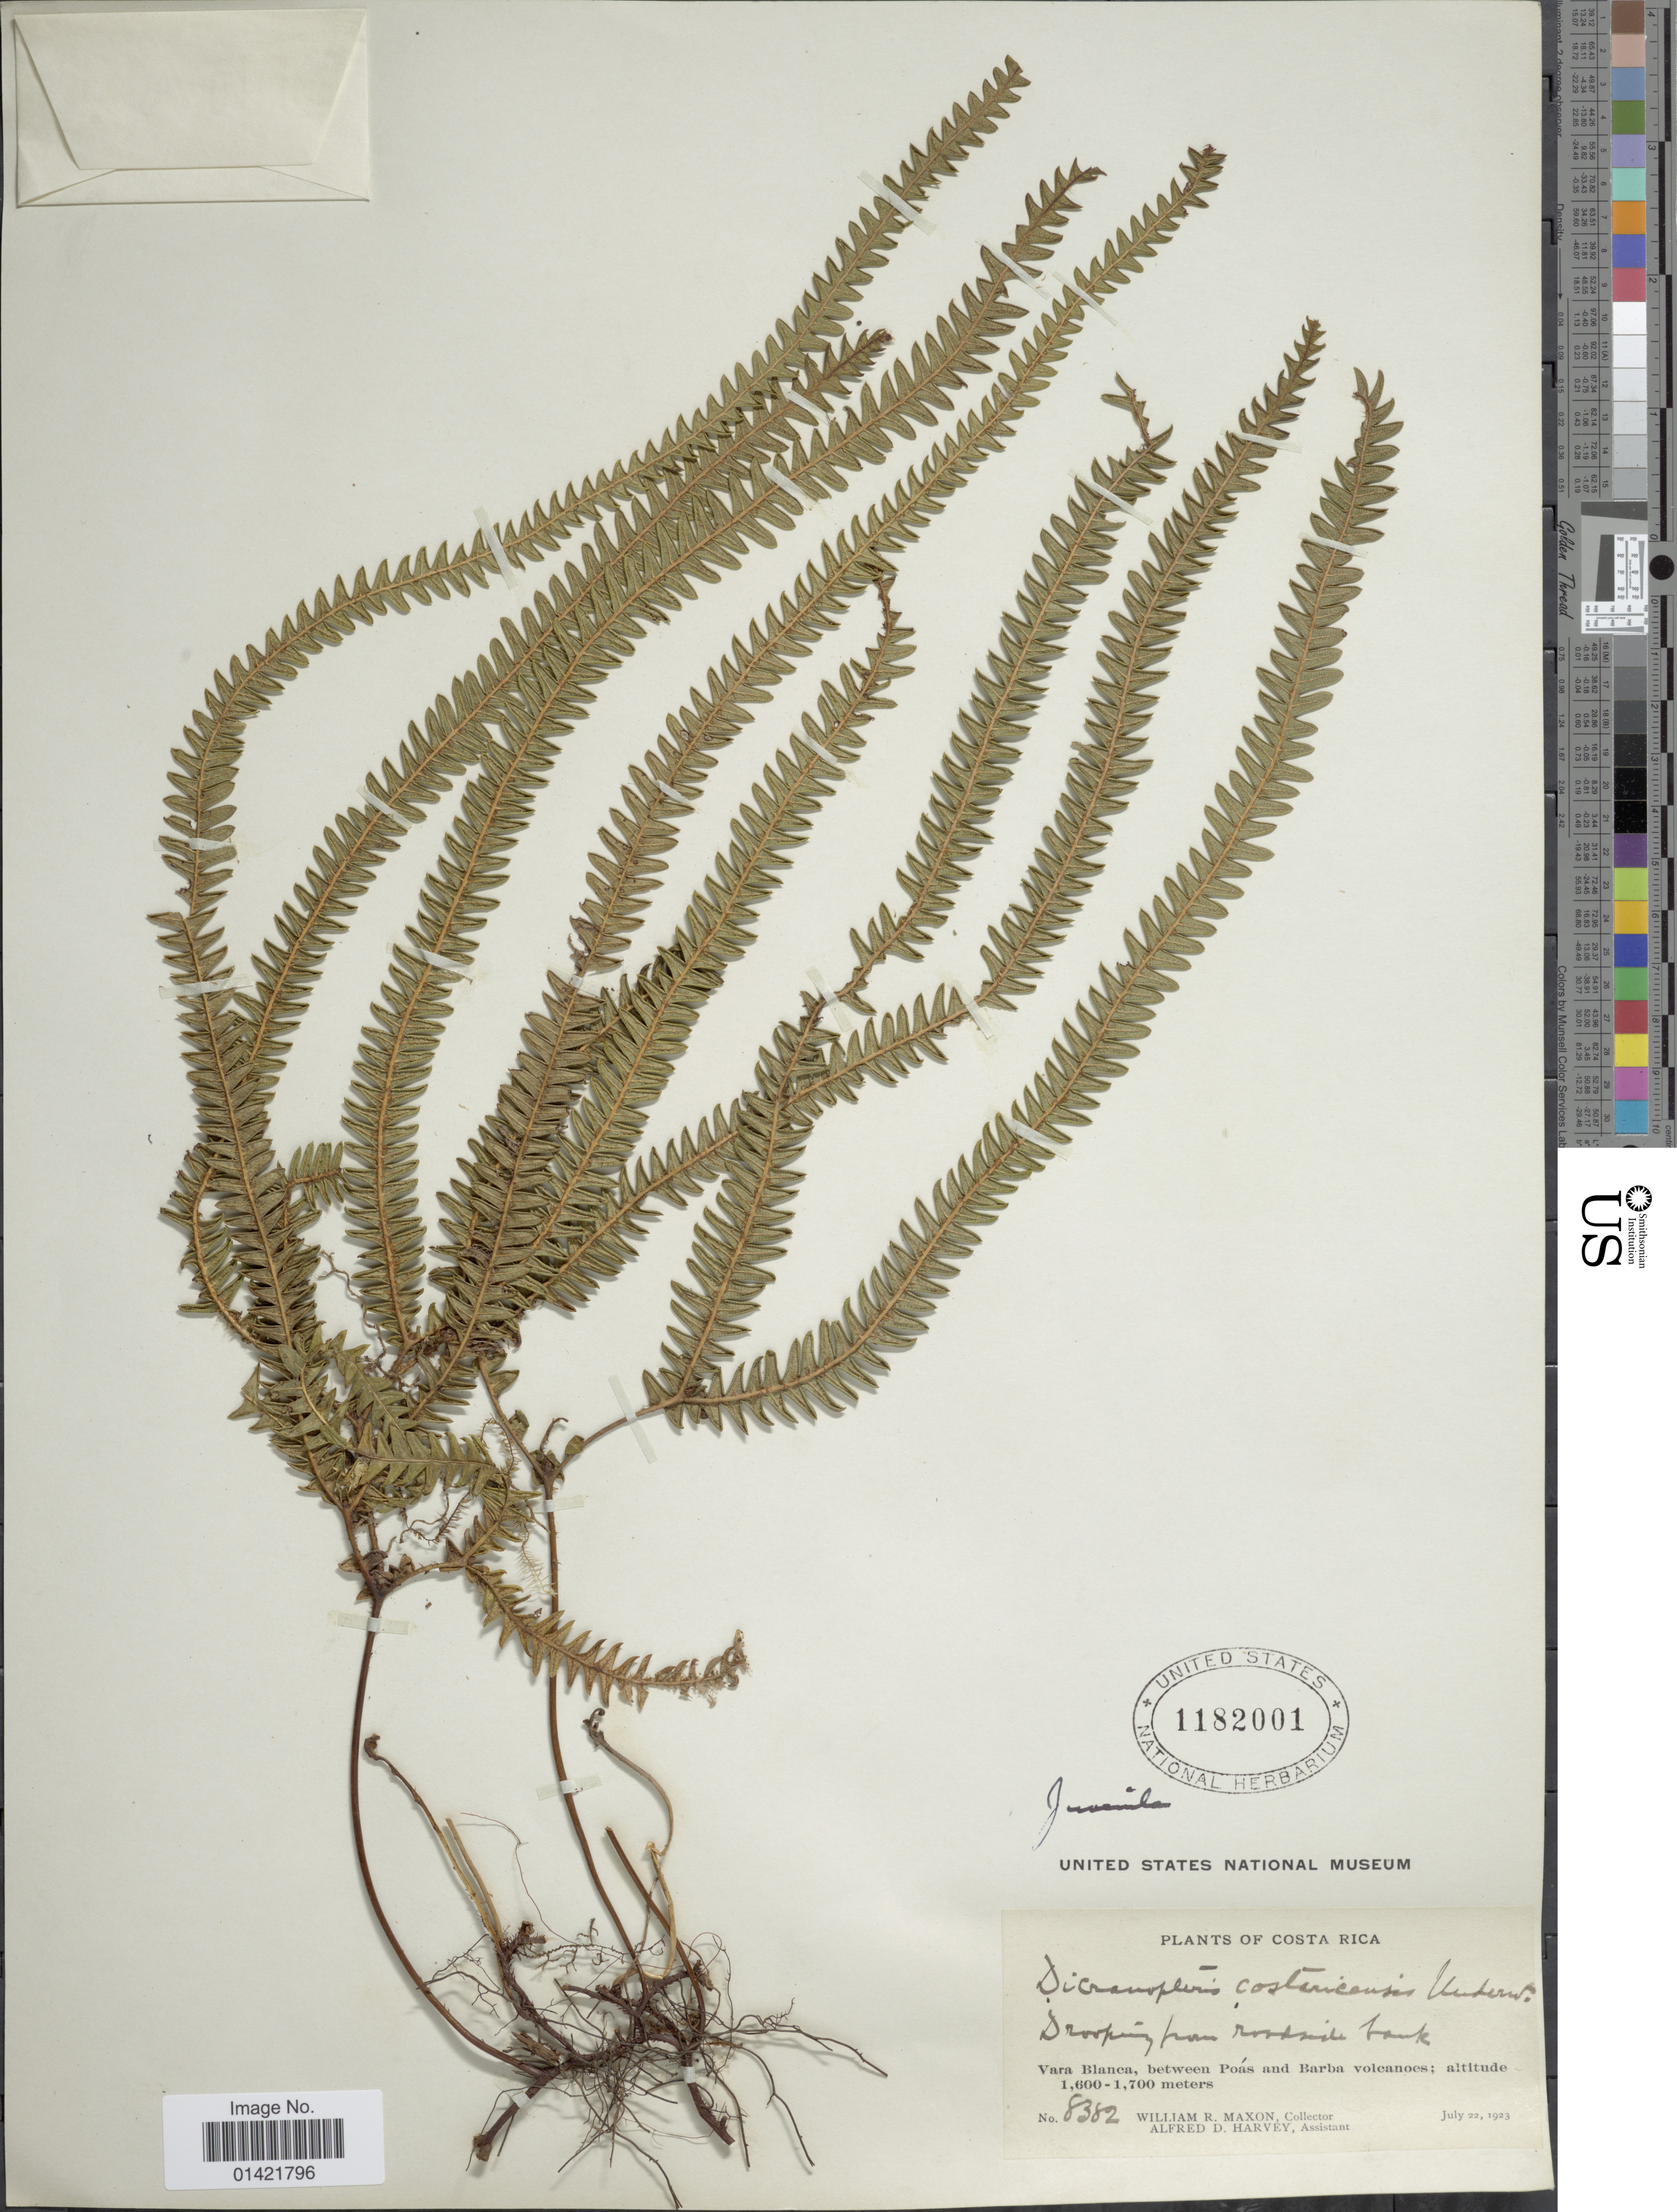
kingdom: Plantae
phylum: Tracheophyta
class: Polypodiopsida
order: Gleicheniales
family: Gleicheniaceae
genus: Sticherus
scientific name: Sticherus revolutus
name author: (Kunth) Ching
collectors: W. R. Maxon & A. D. Harvey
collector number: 8382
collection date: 1923-07-22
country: Costa Rica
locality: Vara Blanca, between Poas and Barba volcanoes.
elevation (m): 1600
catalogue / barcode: US 1182001